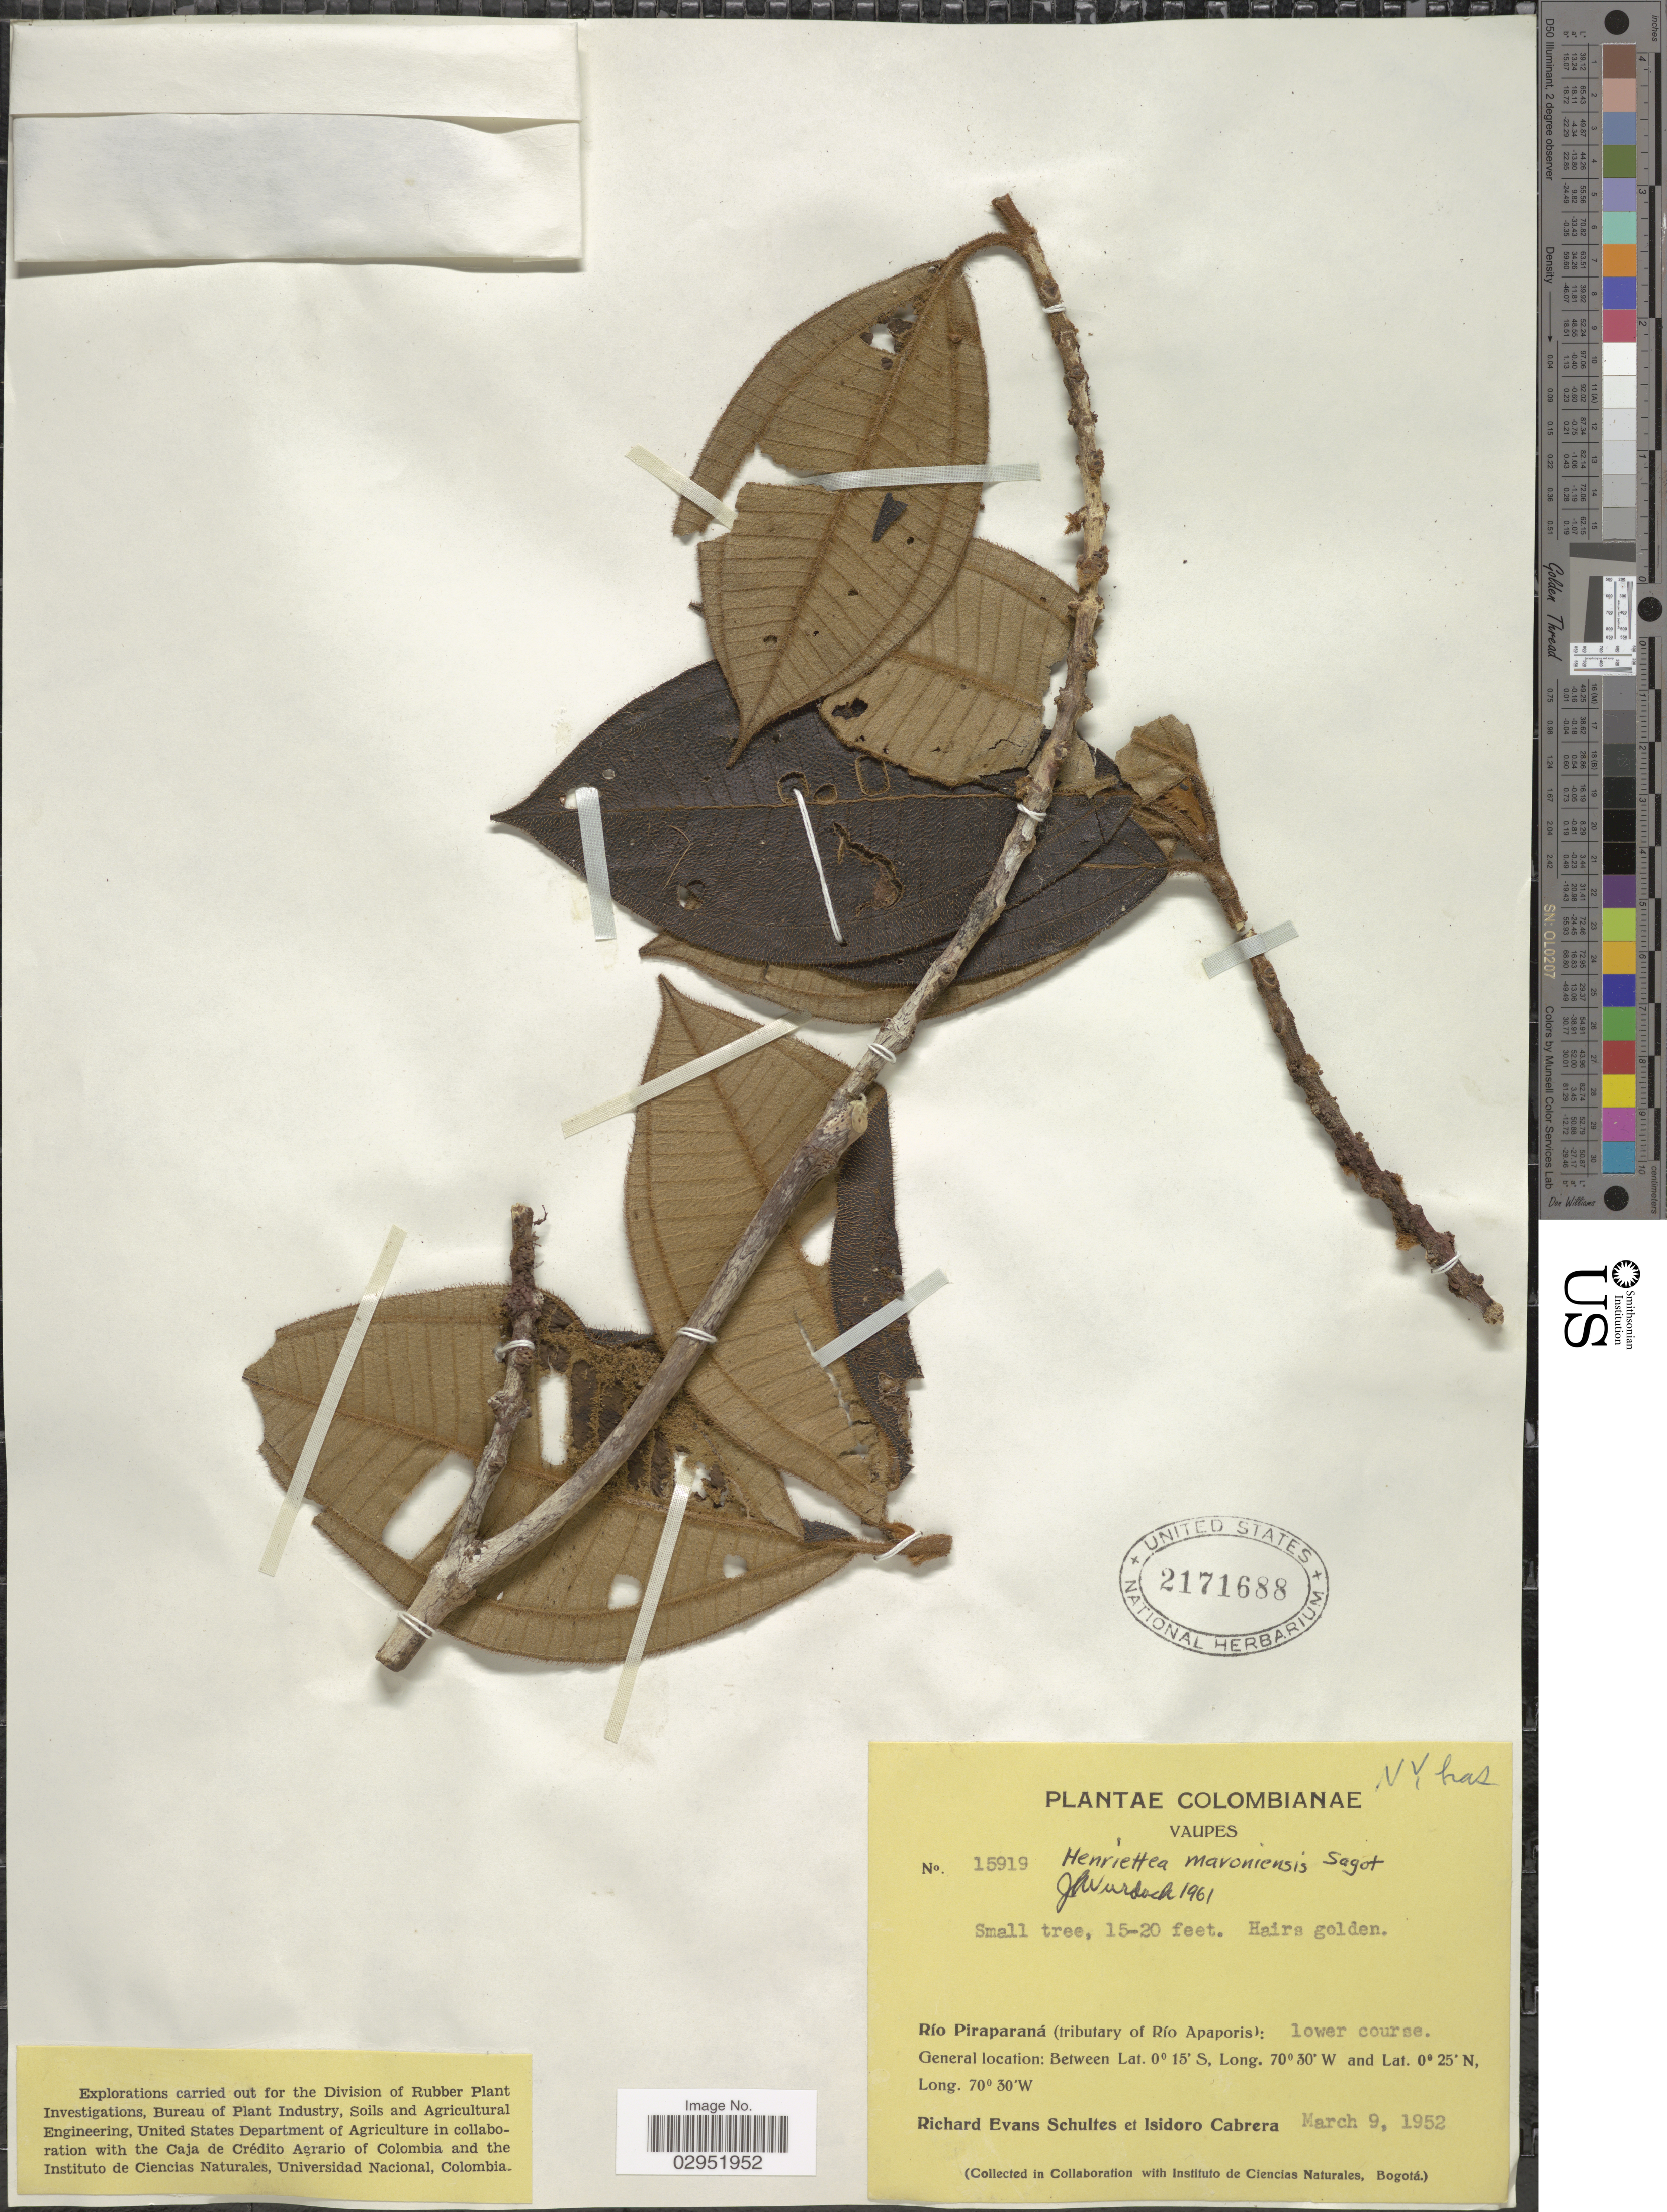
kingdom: Plantae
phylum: Tracheophyta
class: Magnoliopsida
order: Myrtales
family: Melastomataceae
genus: Henriettea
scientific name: Henriettea maroniensis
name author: Sagot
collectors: R. E. Schultes & I. Cabrera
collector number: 15919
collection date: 1952-03-09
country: Colombia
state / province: Vaupés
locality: Río Piraparaná (tributary of Río Apaporis).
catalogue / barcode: US 2171688